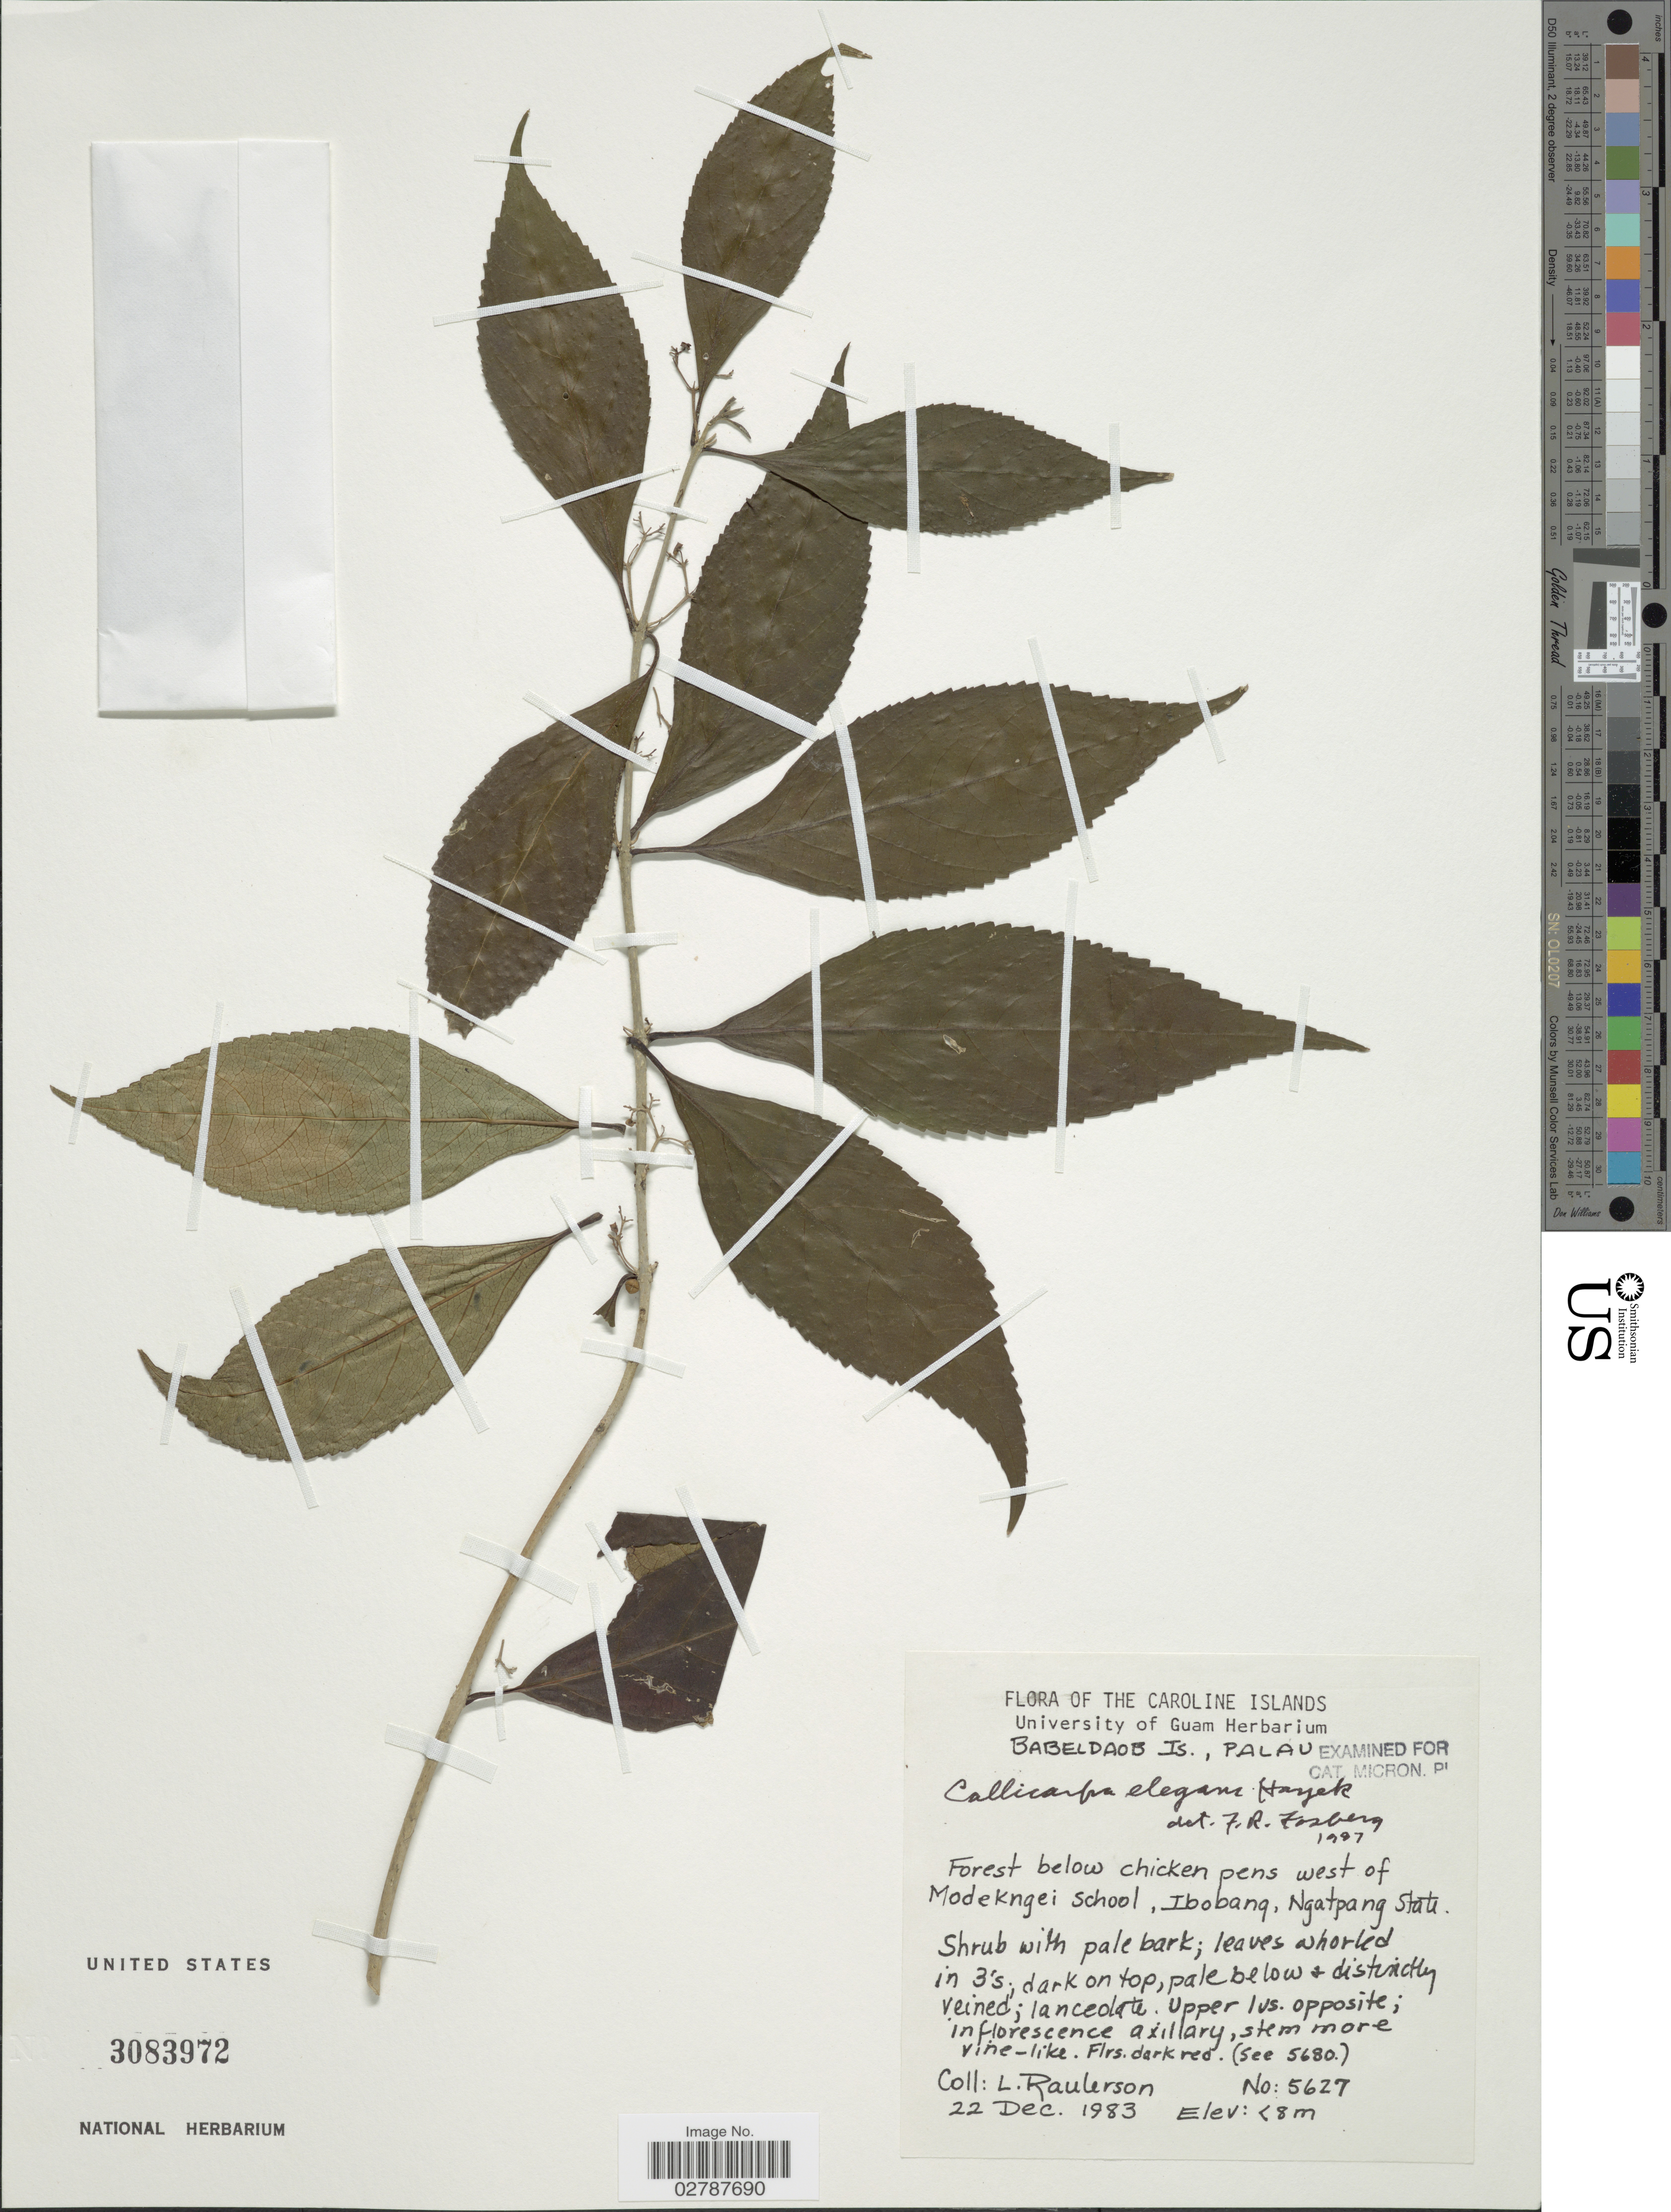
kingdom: Plantae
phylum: Tracheophyta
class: Magnoliopsida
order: Lamiales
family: Lamiaceae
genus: Callicarpa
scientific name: Callicarpa elegans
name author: Hayek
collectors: L. Raulerson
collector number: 5627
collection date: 1983-12-22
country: Palau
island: Babeldaob [Babelthuap]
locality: The Caroline Islands. Babeldaob Is., Palau. Forest below chicken pens west of Modekngei School, Ibobang, Ngatpang State.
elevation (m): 8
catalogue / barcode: US 3083972